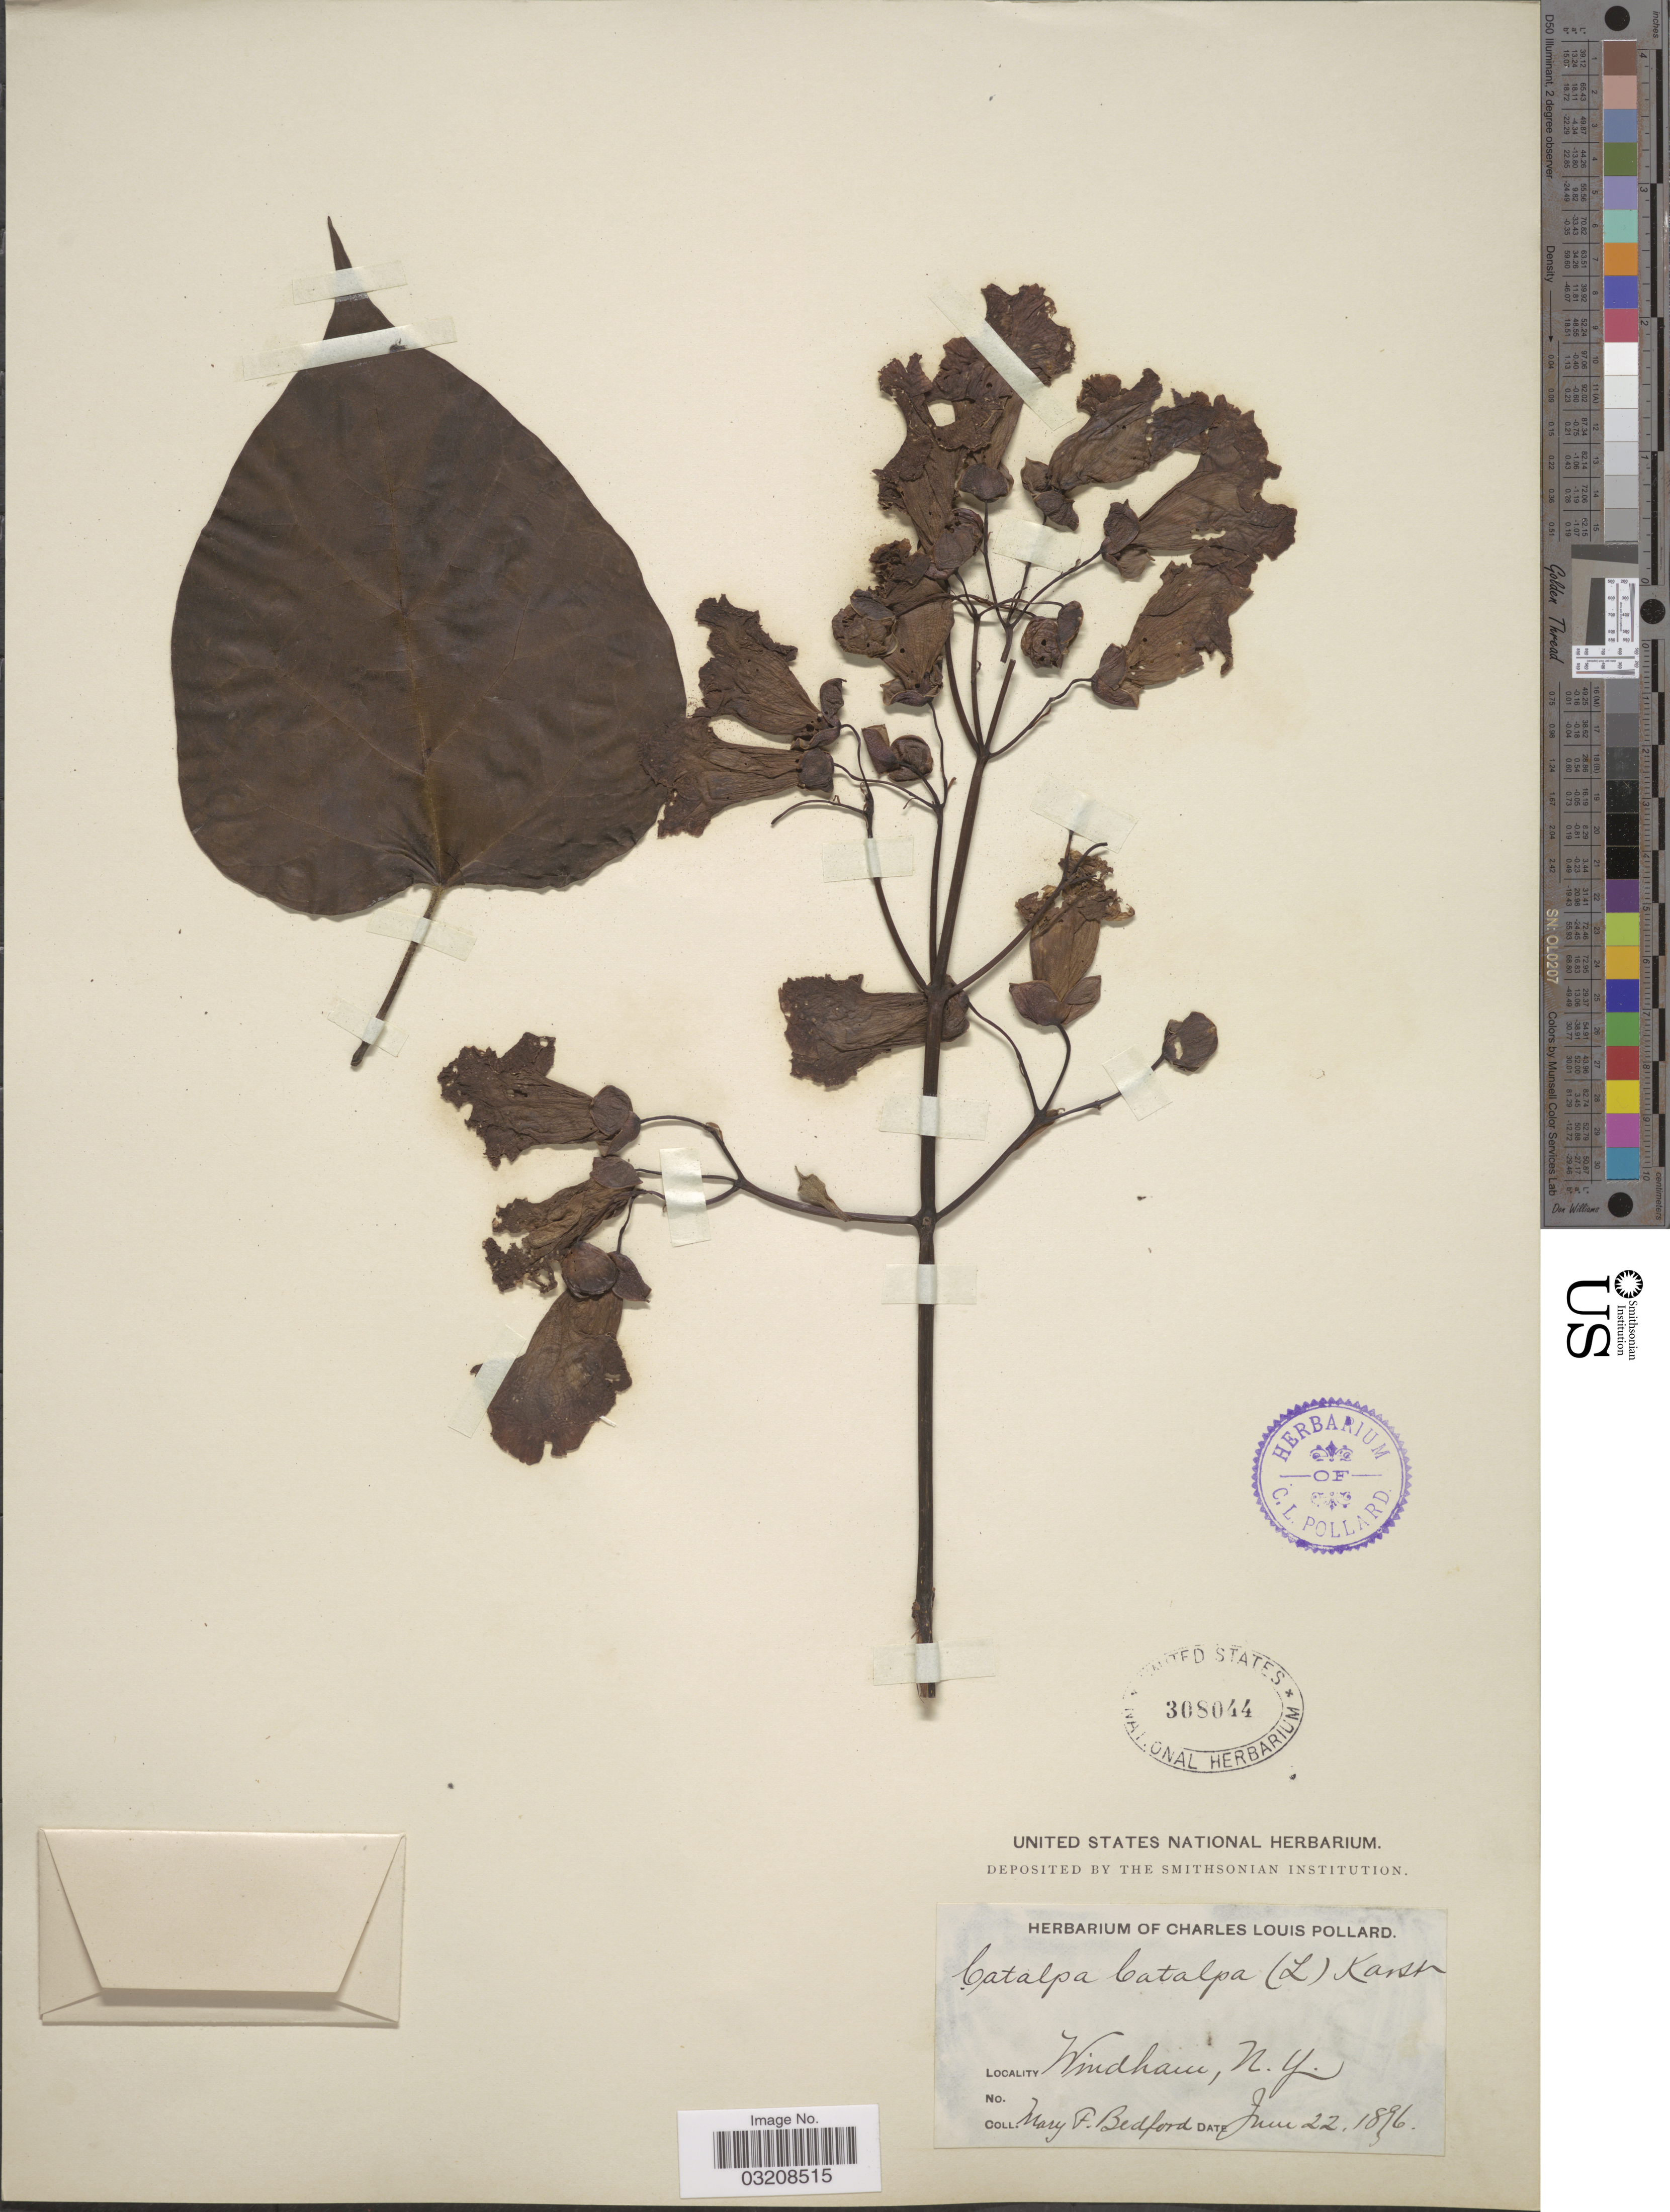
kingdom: Plantae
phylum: Tracheophyta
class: Magnoliopsida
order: Lamiales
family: Bignoniaceae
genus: Catalpa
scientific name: Catalpa bignonioides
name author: Walter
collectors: M. Bedford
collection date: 1896-06-22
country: United States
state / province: New York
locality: Windham, N. Y.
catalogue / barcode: US 308044